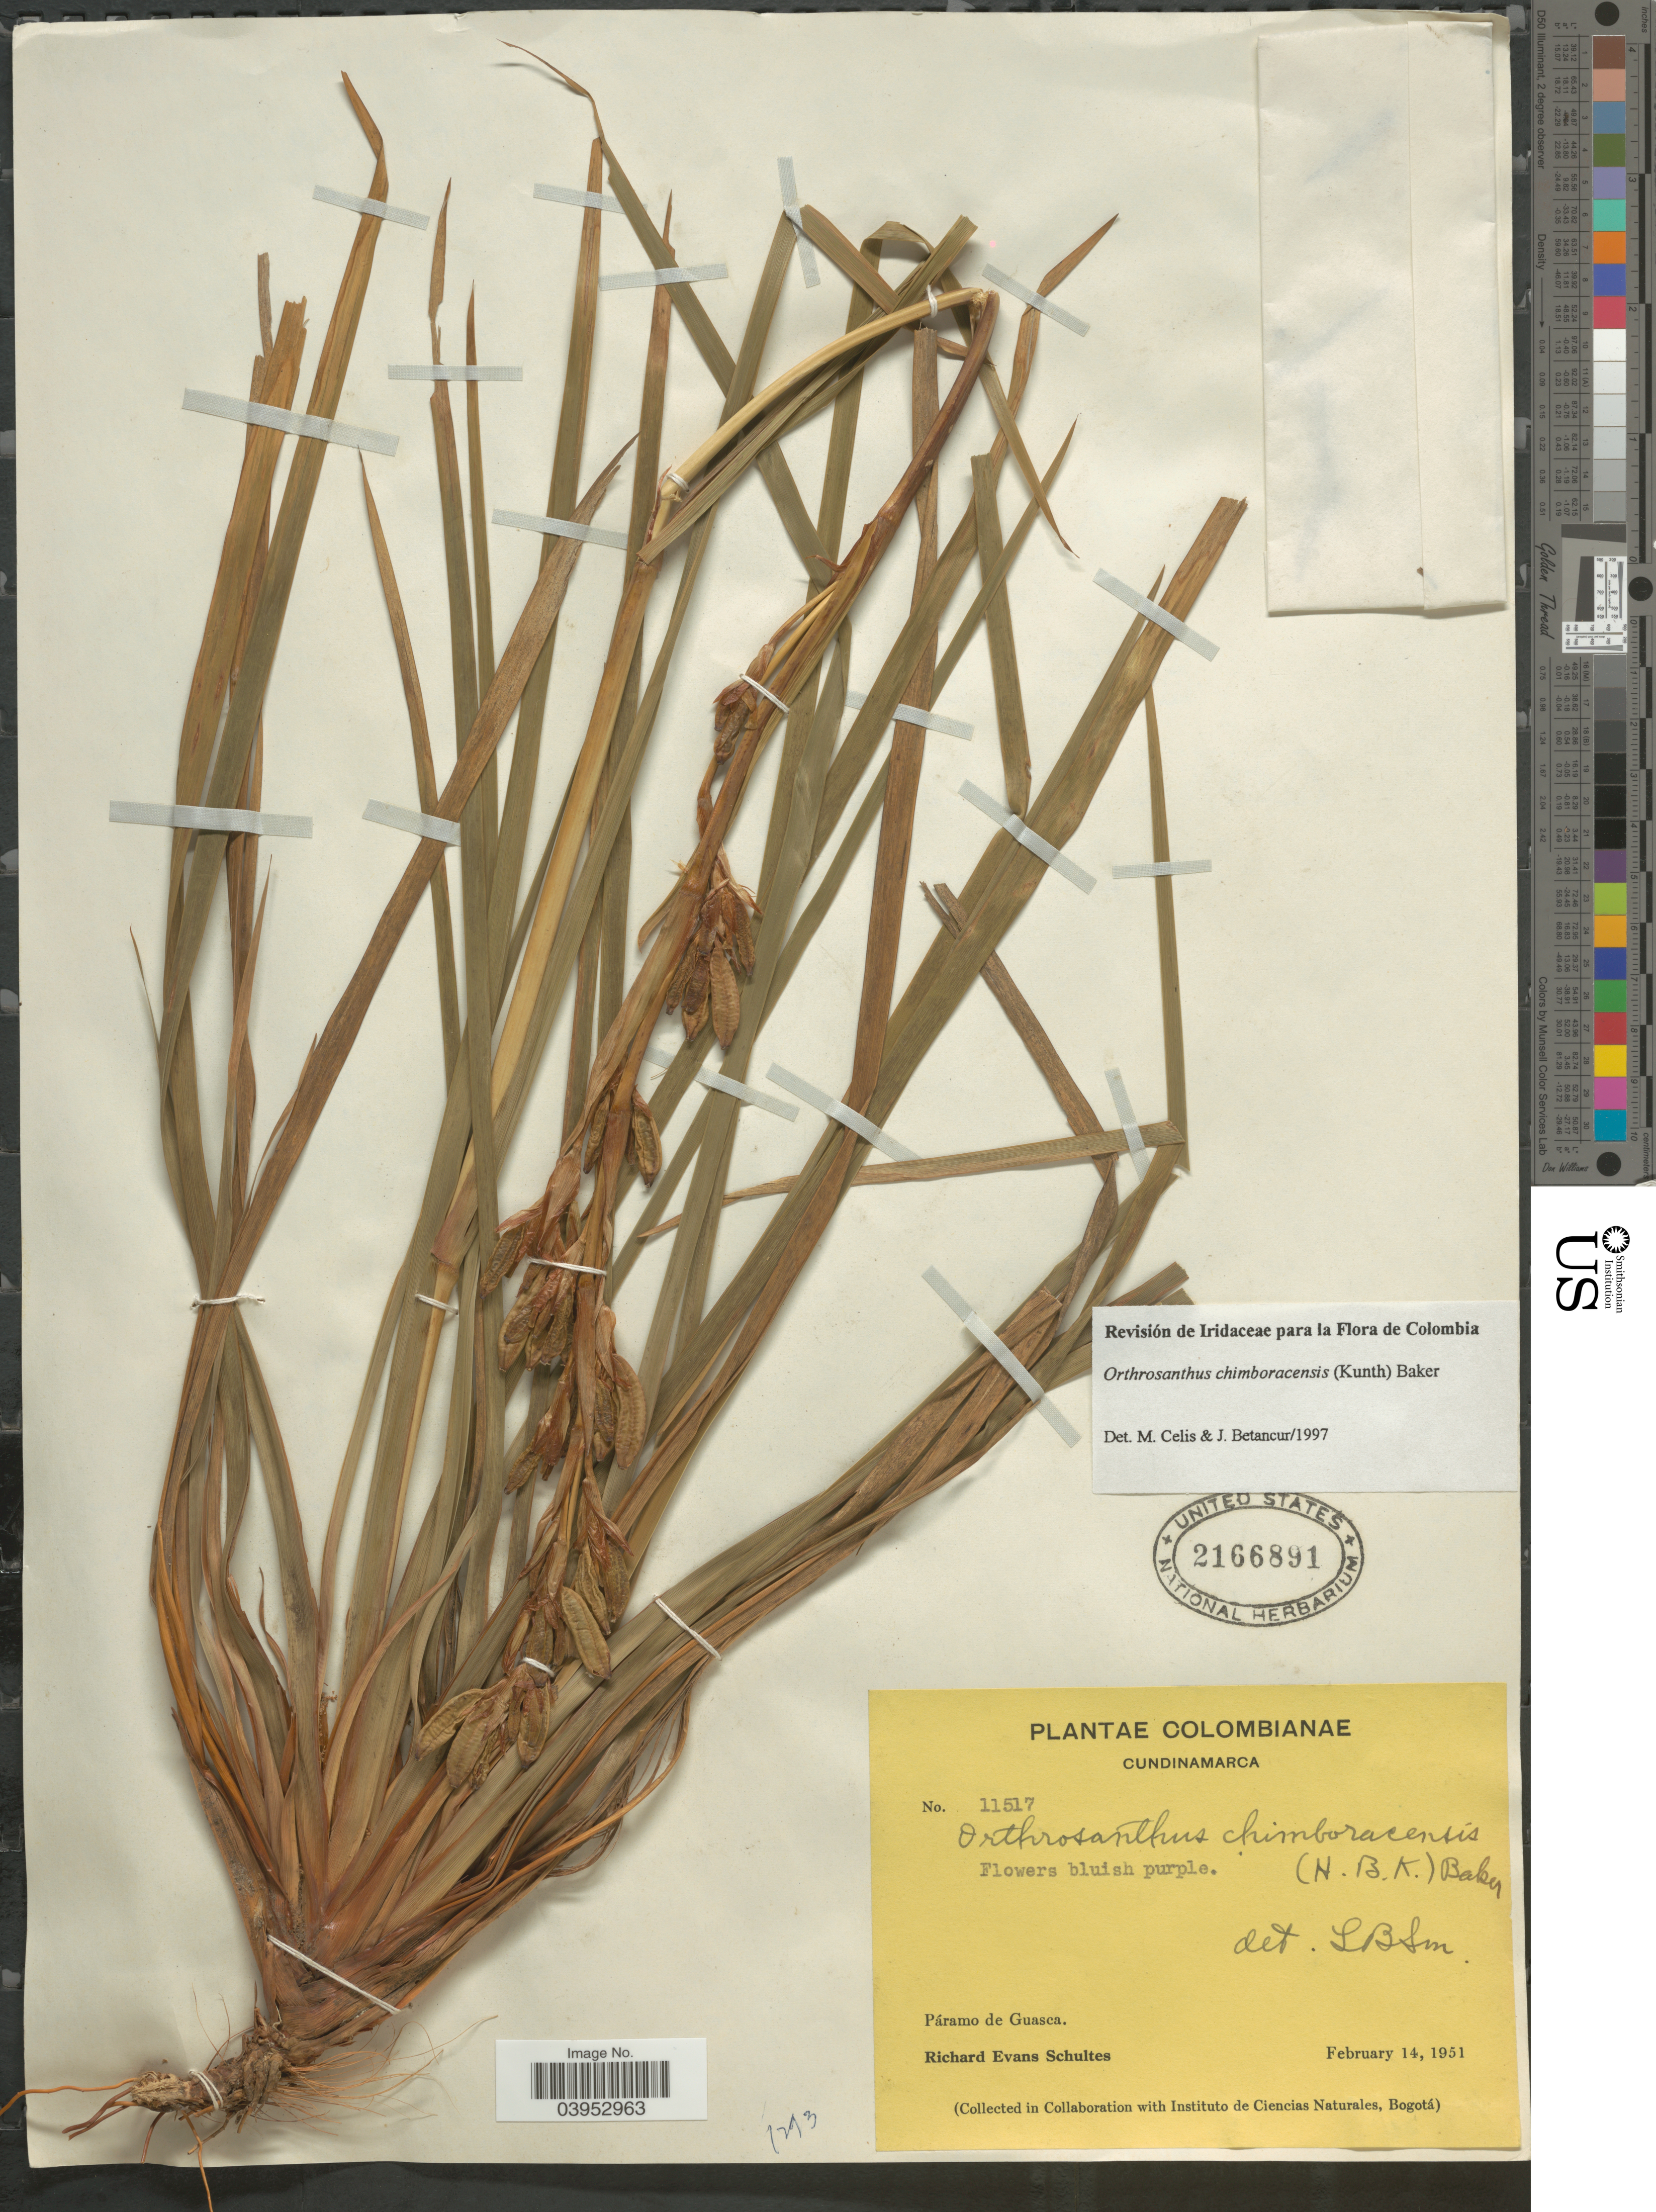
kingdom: Plantae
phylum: Tracheophyta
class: Liliopsida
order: Asparagales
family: Iridaceae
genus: Orthrosanthus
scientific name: Orthrosanthus chimboracensis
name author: (Kunth) Baker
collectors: R. E. Schultes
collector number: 11517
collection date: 1951-02-14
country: Colombia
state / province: Cundinamarca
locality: Páramo de Guasca.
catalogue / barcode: US 2166891